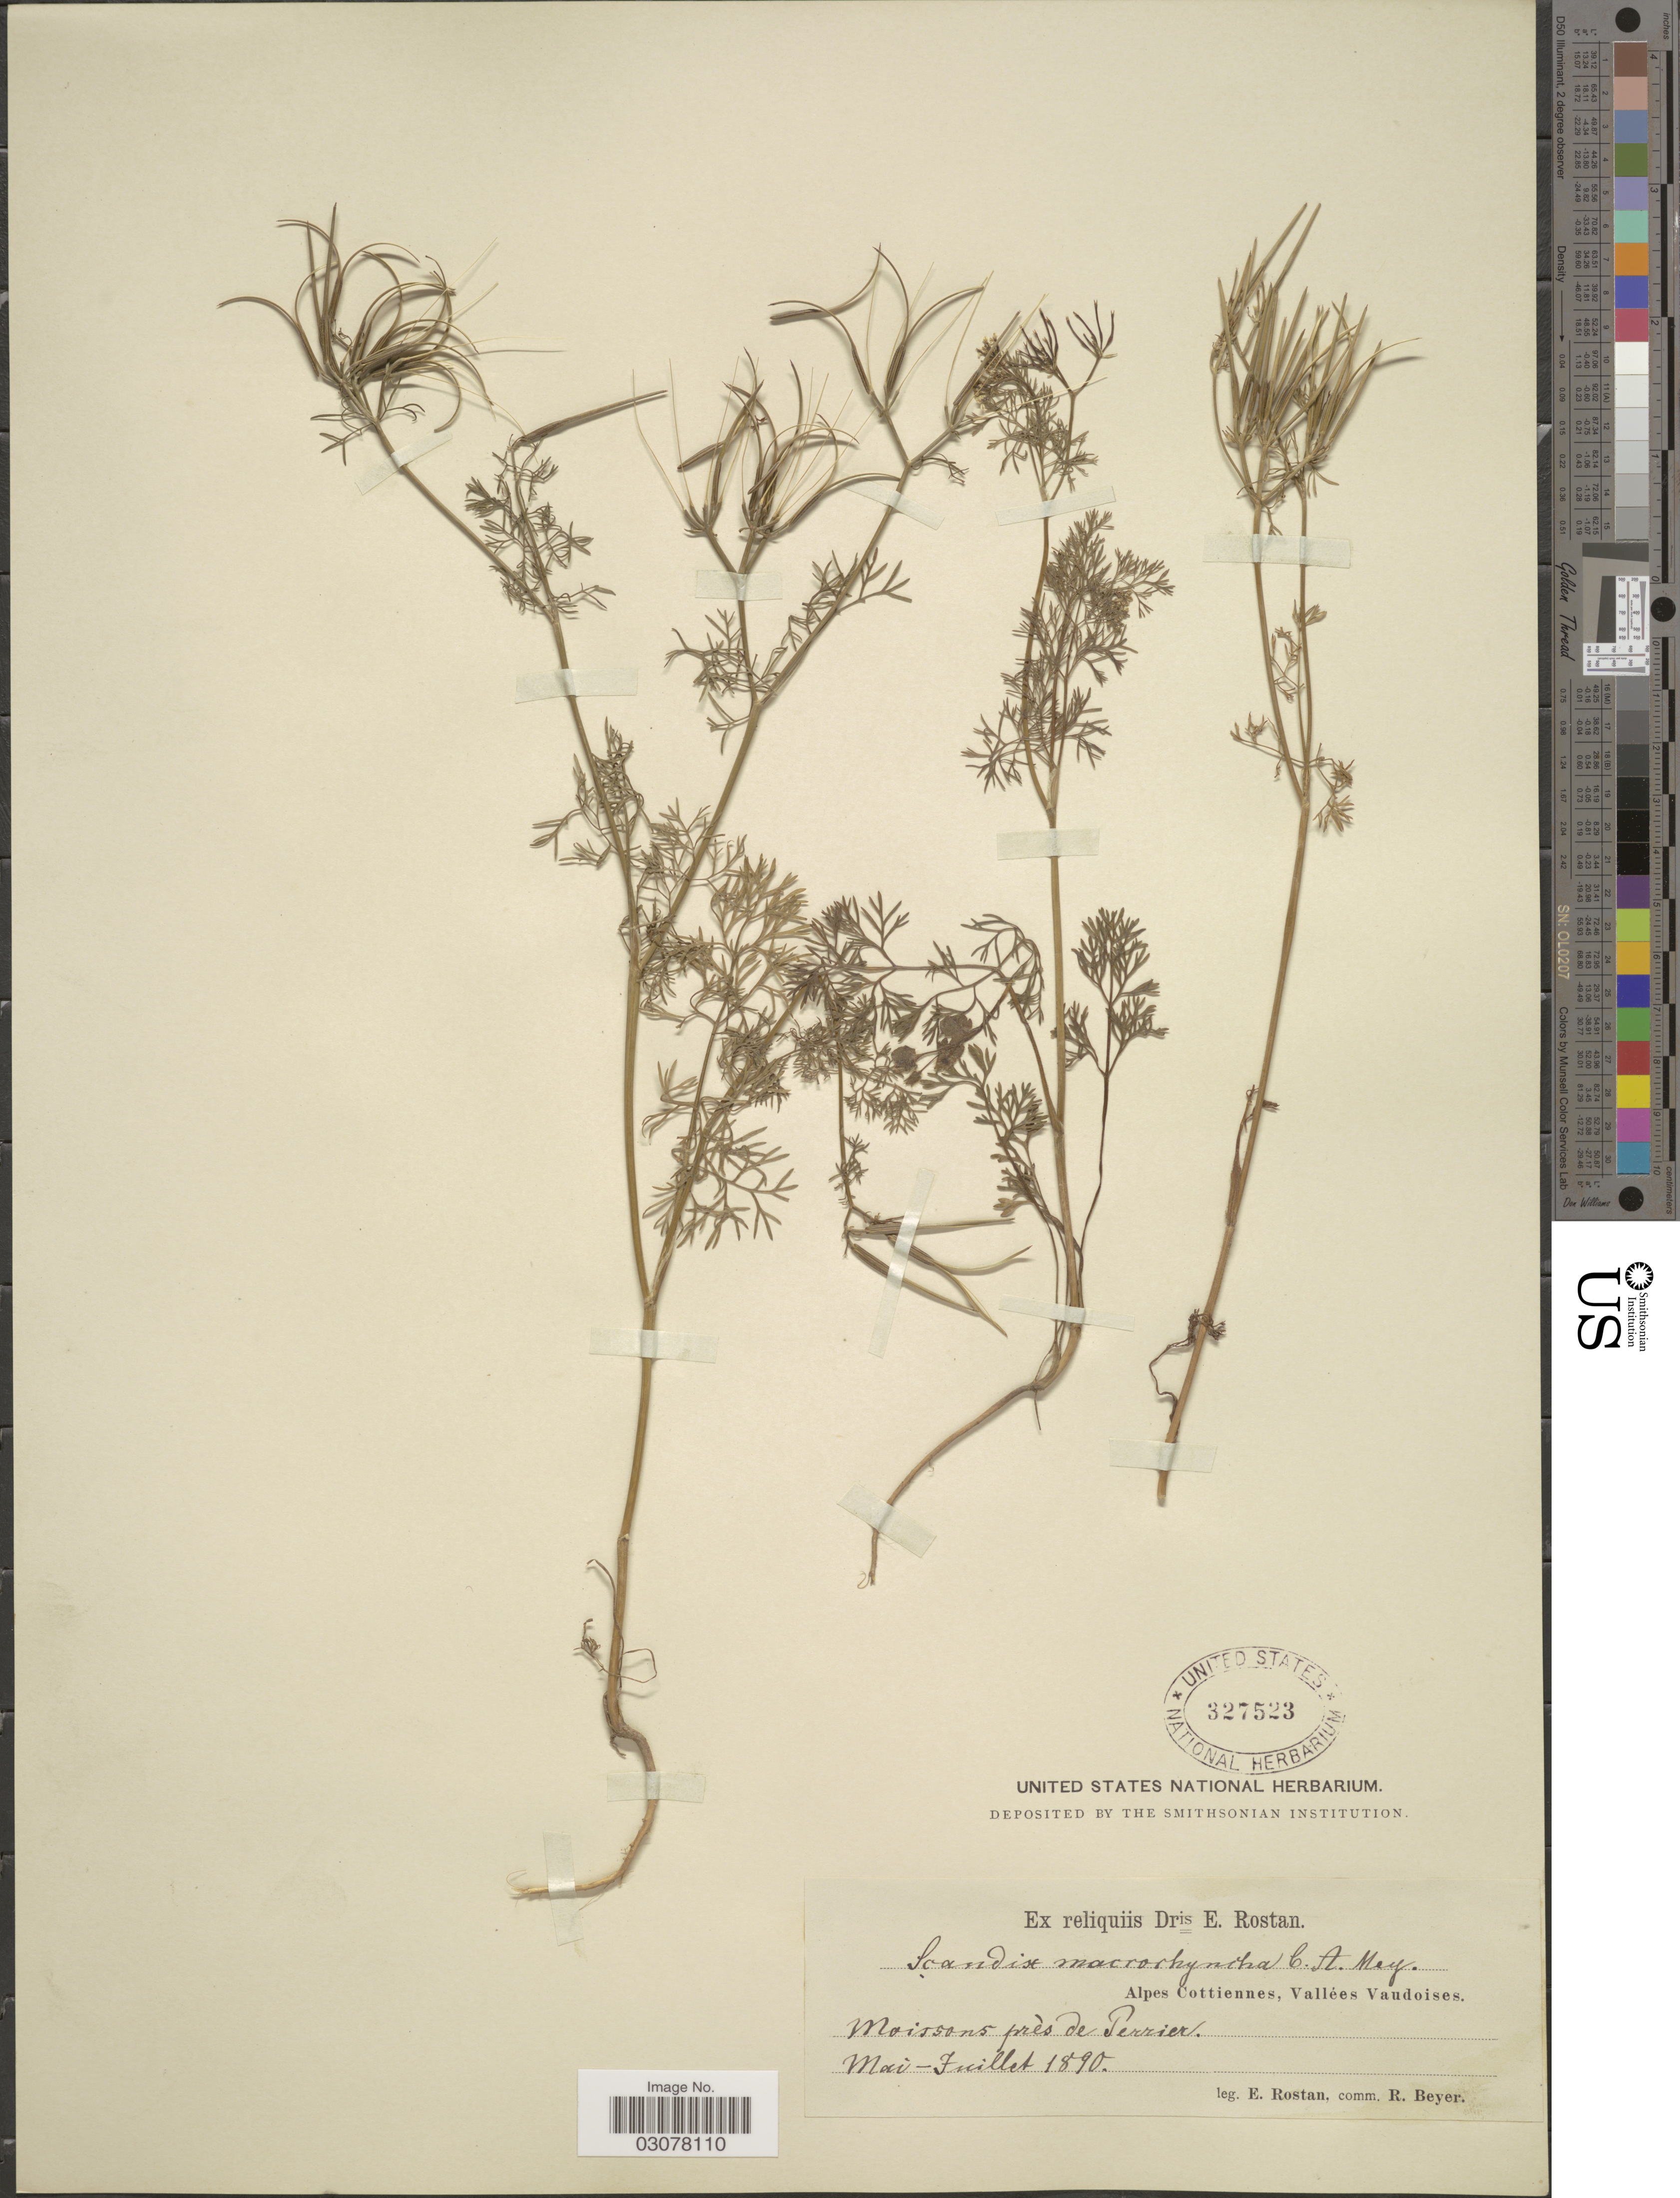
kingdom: Plantae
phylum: Tracheophyta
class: Magnoliopsida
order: Apiales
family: Apiaceae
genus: Scandix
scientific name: Scandix macrorhyncha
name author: C.A. Mey.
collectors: E. Rostan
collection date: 1890-05/1890-07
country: France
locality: Alpes Cottiennes, Vallées Vaudoises. Moissons près de Perrier.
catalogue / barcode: US 327523